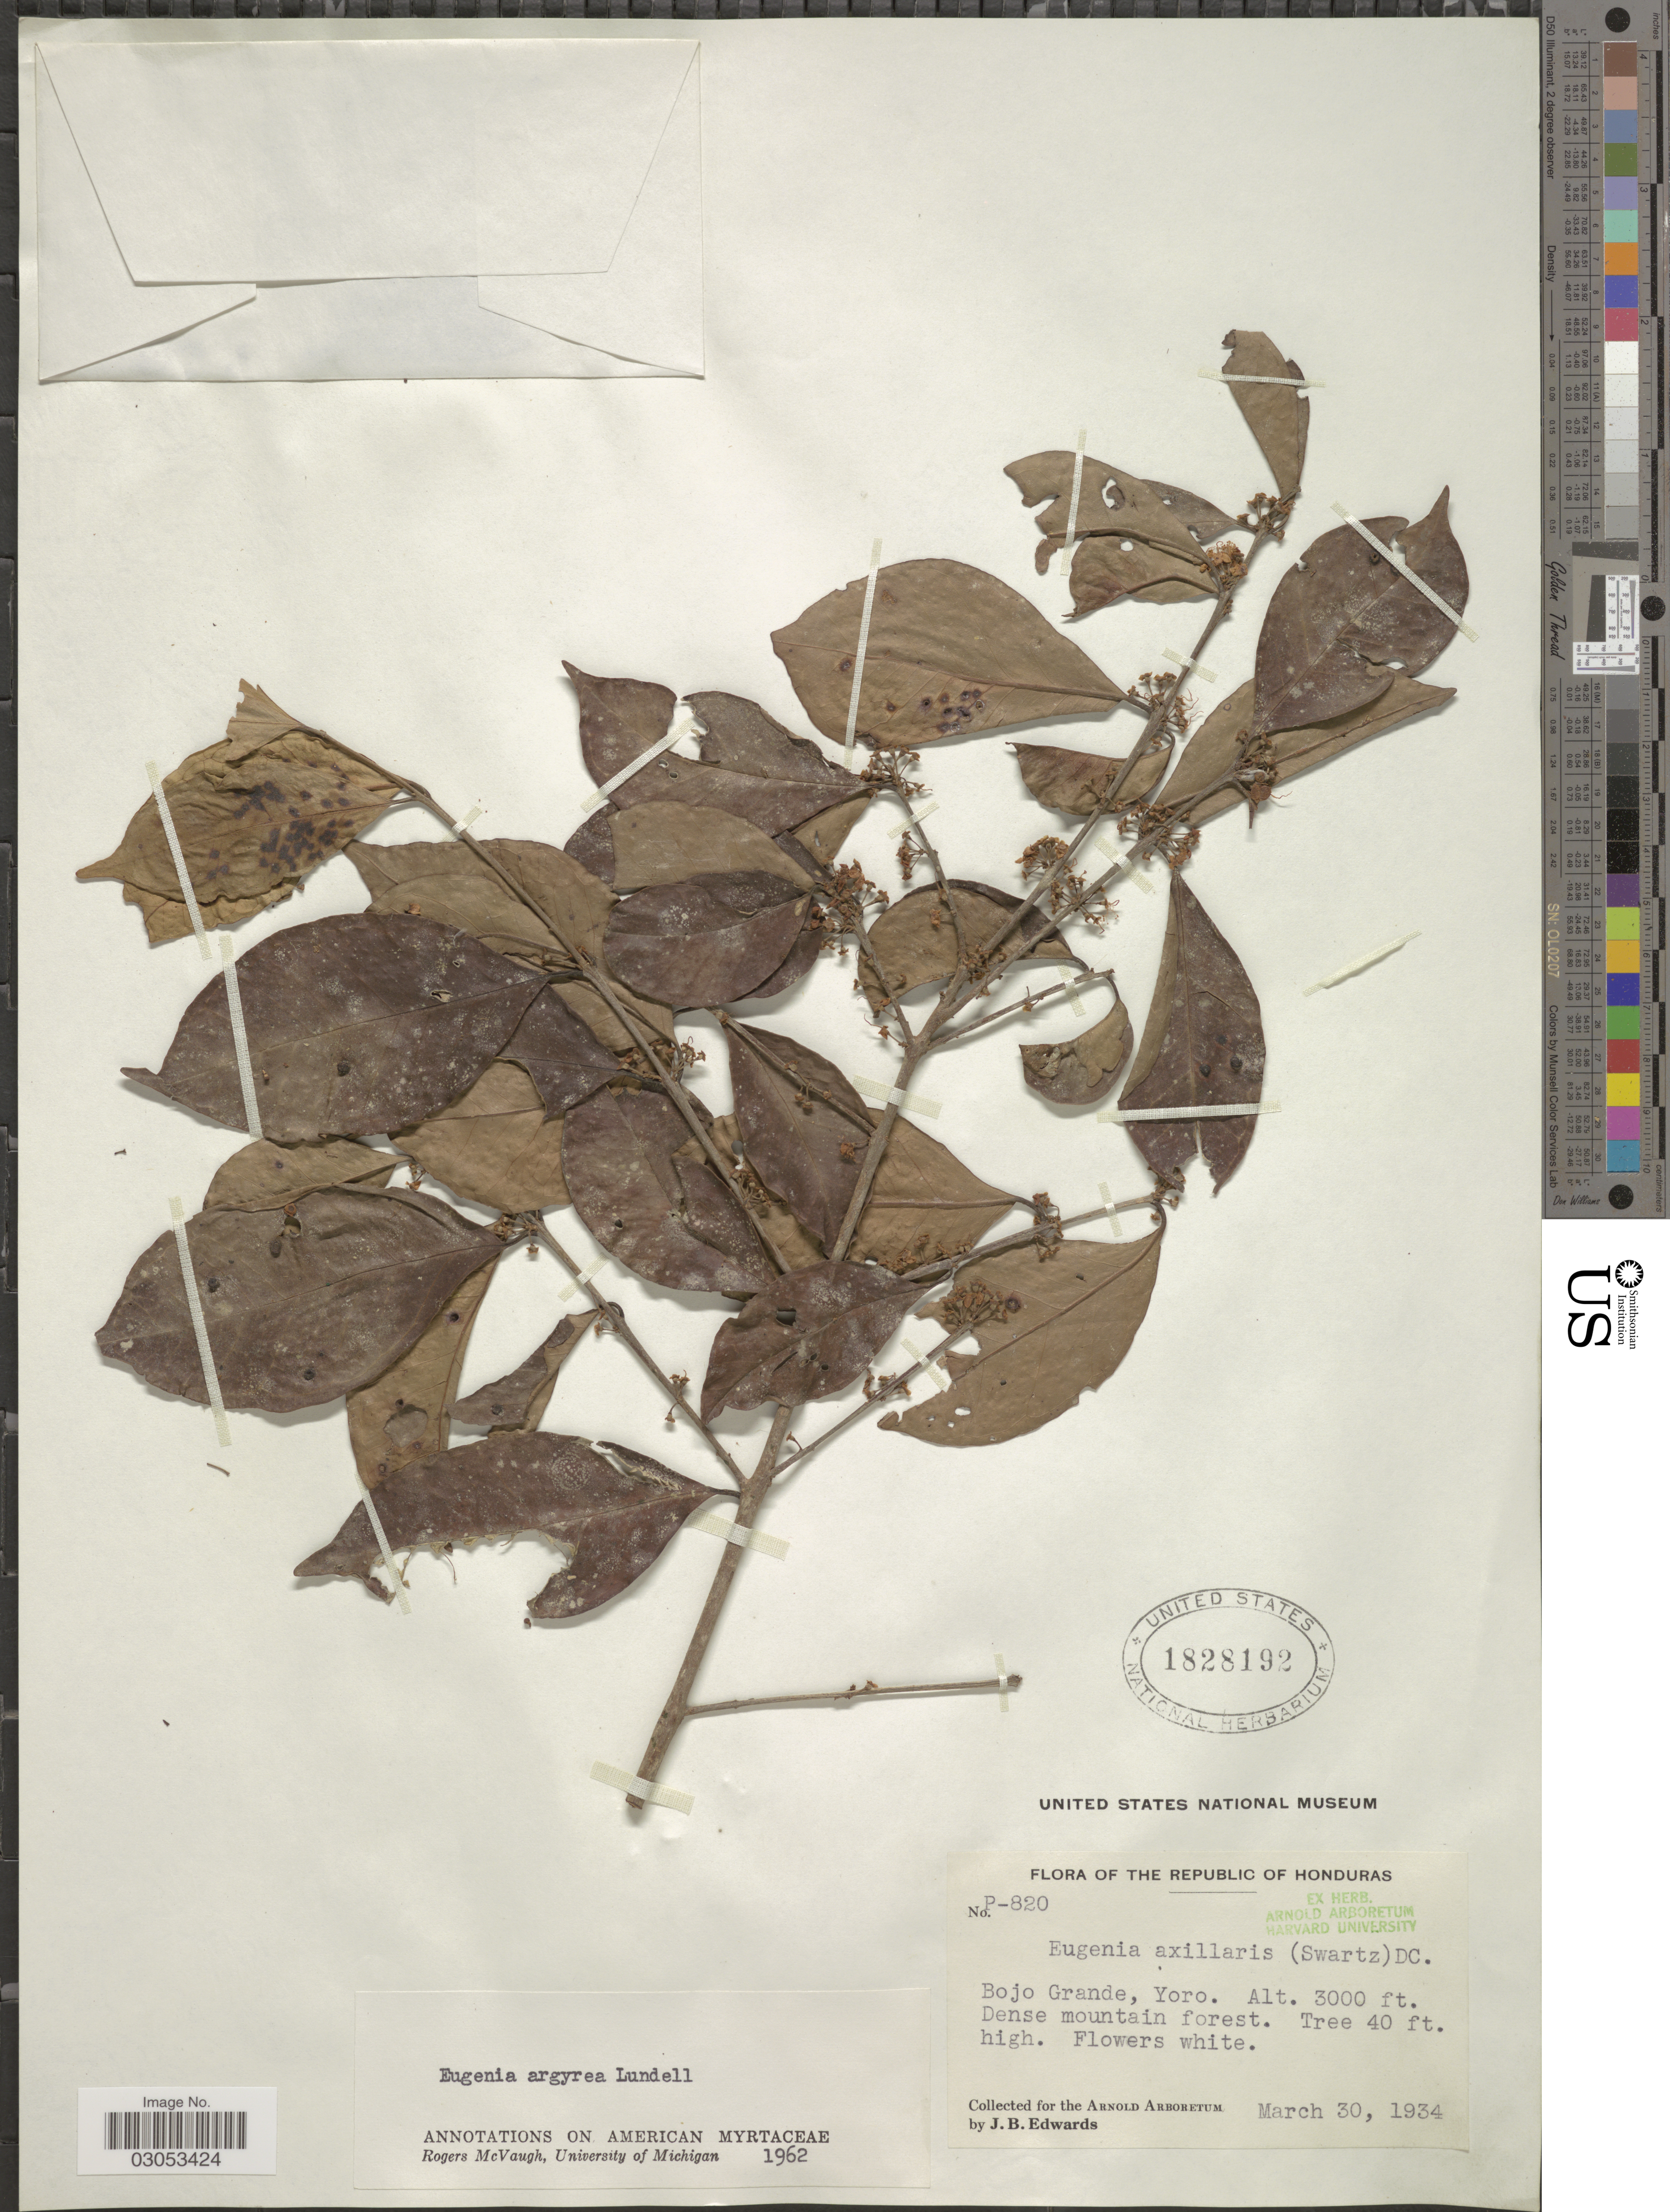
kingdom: Plantae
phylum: Tracheophyta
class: Magnoliopsida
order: Myrtales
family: Myrtaceae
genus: Eugenia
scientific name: Eugenia austin-smithii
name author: Standl.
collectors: J. B. Edwards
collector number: P-820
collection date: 1934-03-30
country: Honduras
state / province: Yoro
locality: Republic of Honduras. Bojo Grande, Yoro.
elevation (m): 914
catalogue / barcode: US 1828192